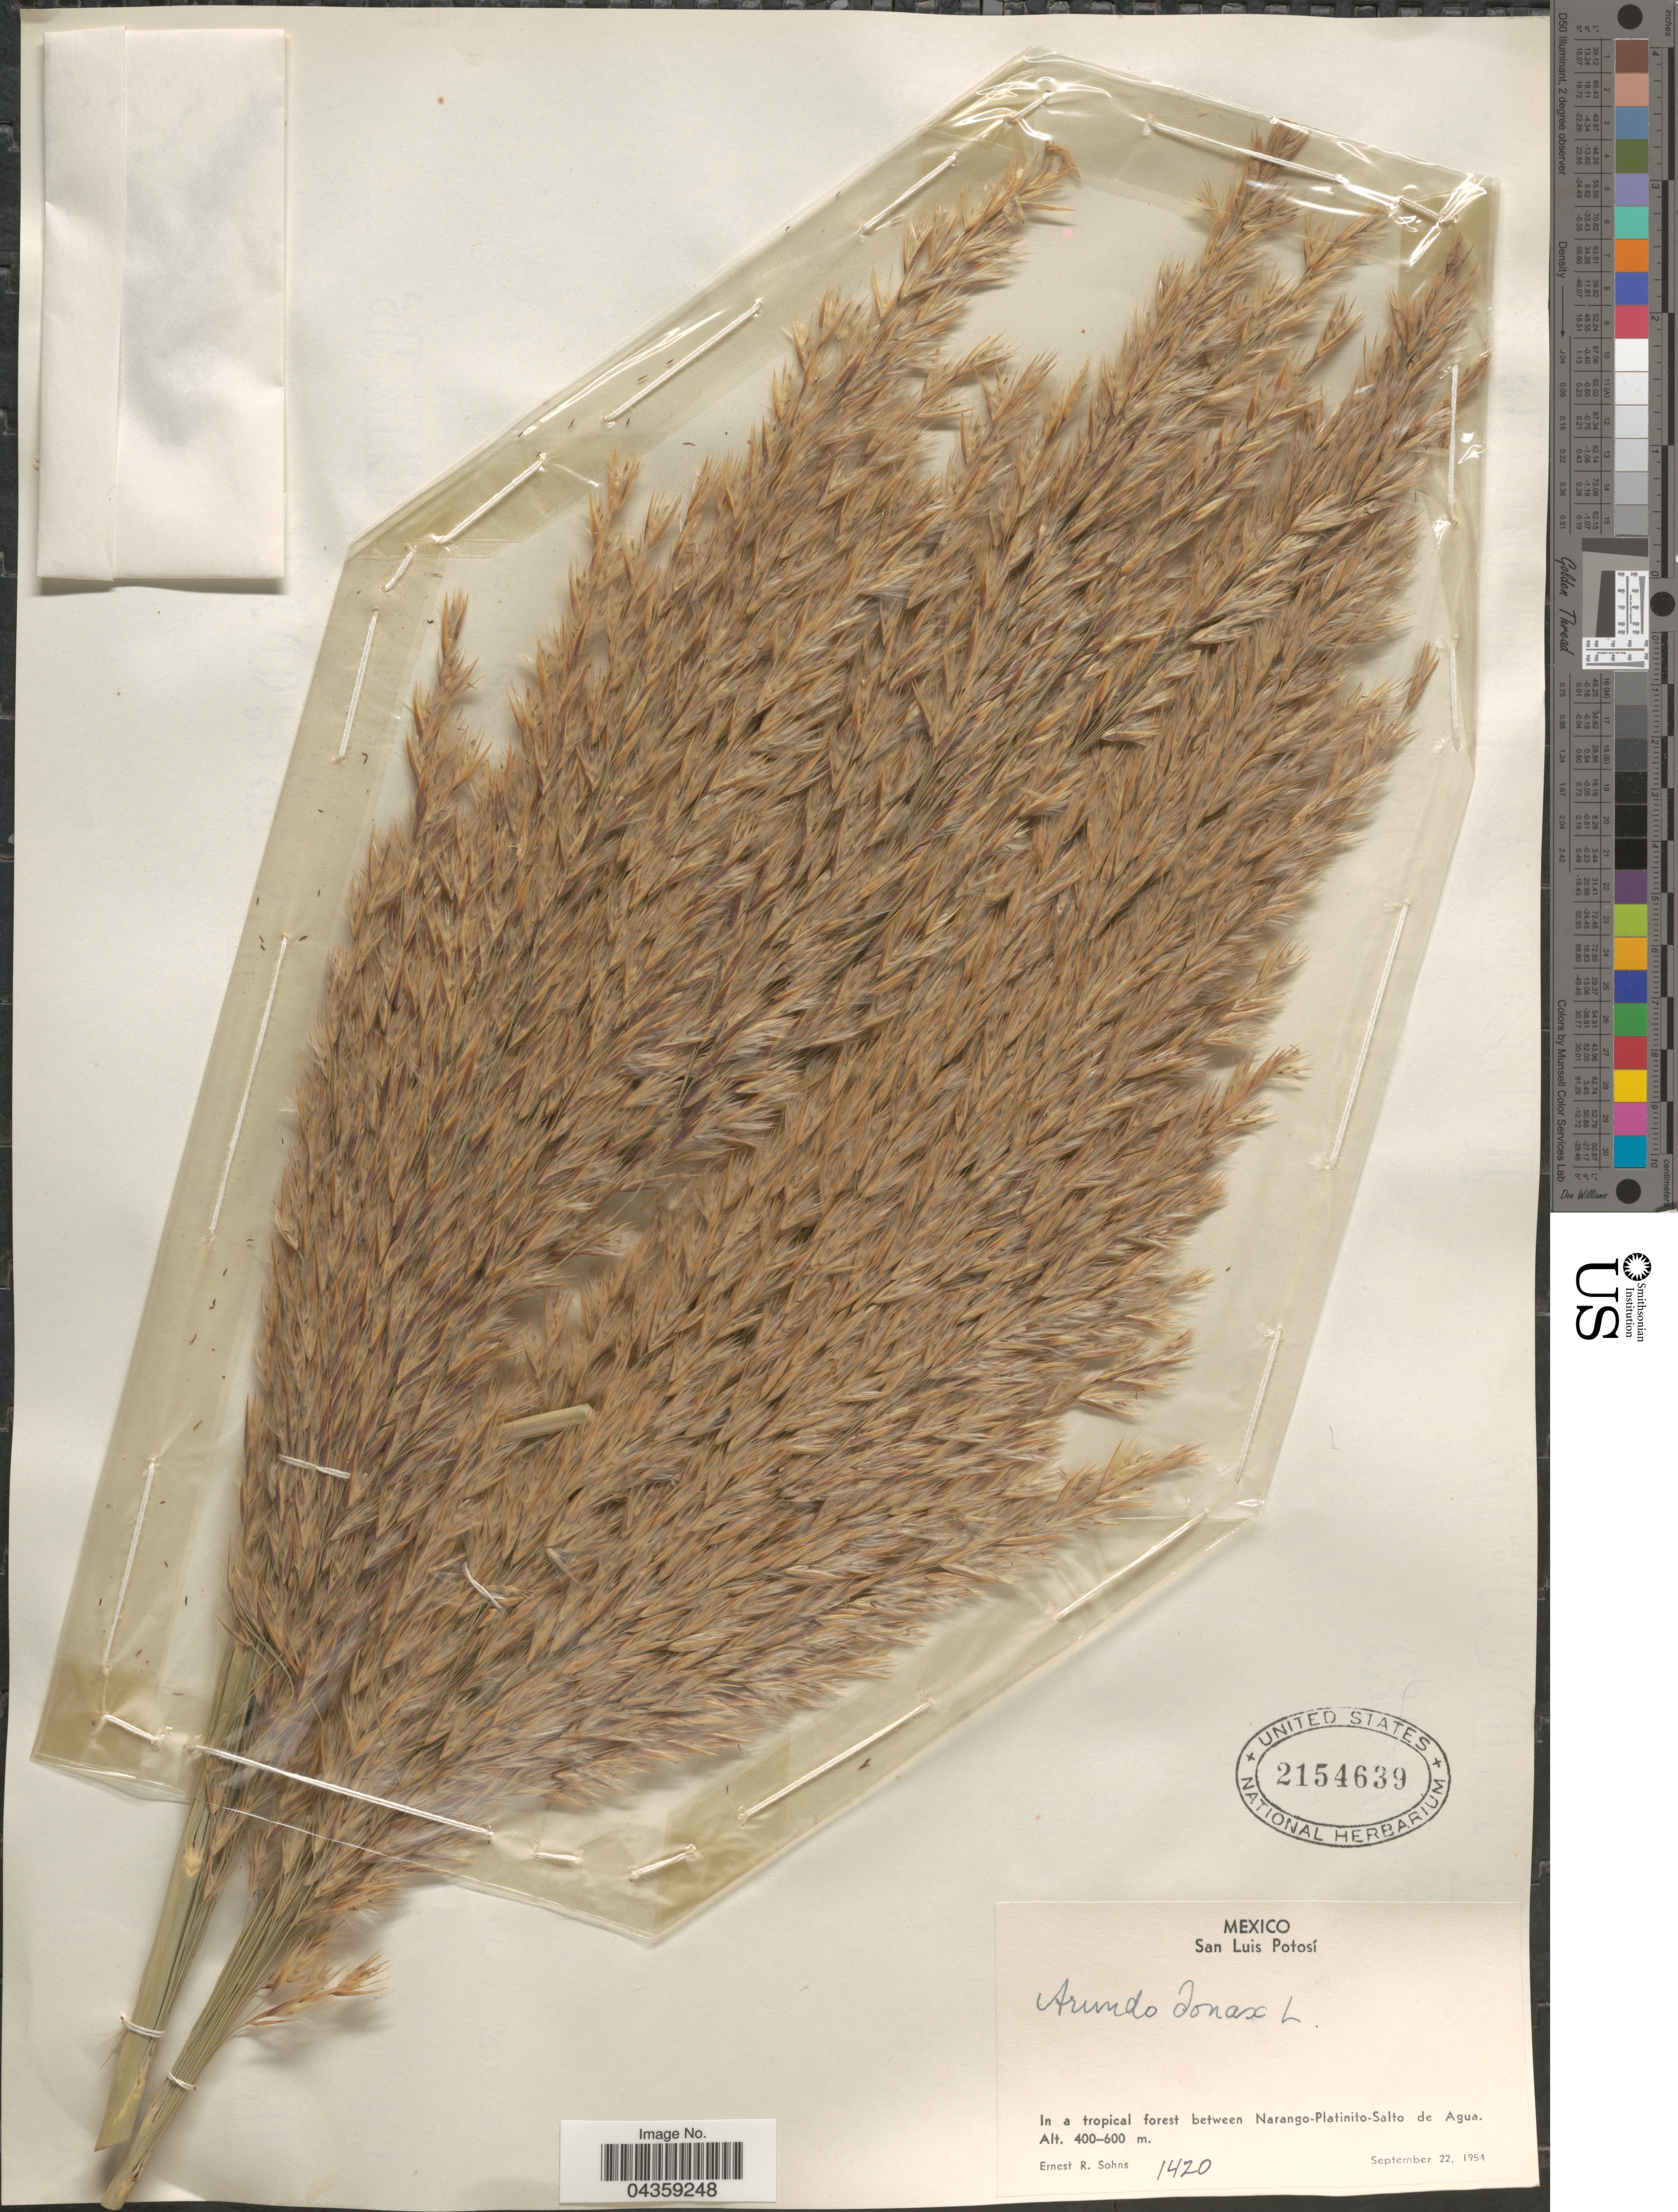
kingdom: Plantae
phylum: Tracheophyta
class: Liliopsida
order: Poales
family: Poaceae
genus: Arundo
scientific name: Arundo donax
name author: L.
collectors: E. R. Sohns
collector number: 1420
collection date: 1954-09-22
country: Mexico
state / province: San Luis Potosí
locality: In a tropical forest between Narango-Platinito-Salto de Agua.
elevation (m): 400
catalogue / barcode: US 2154639